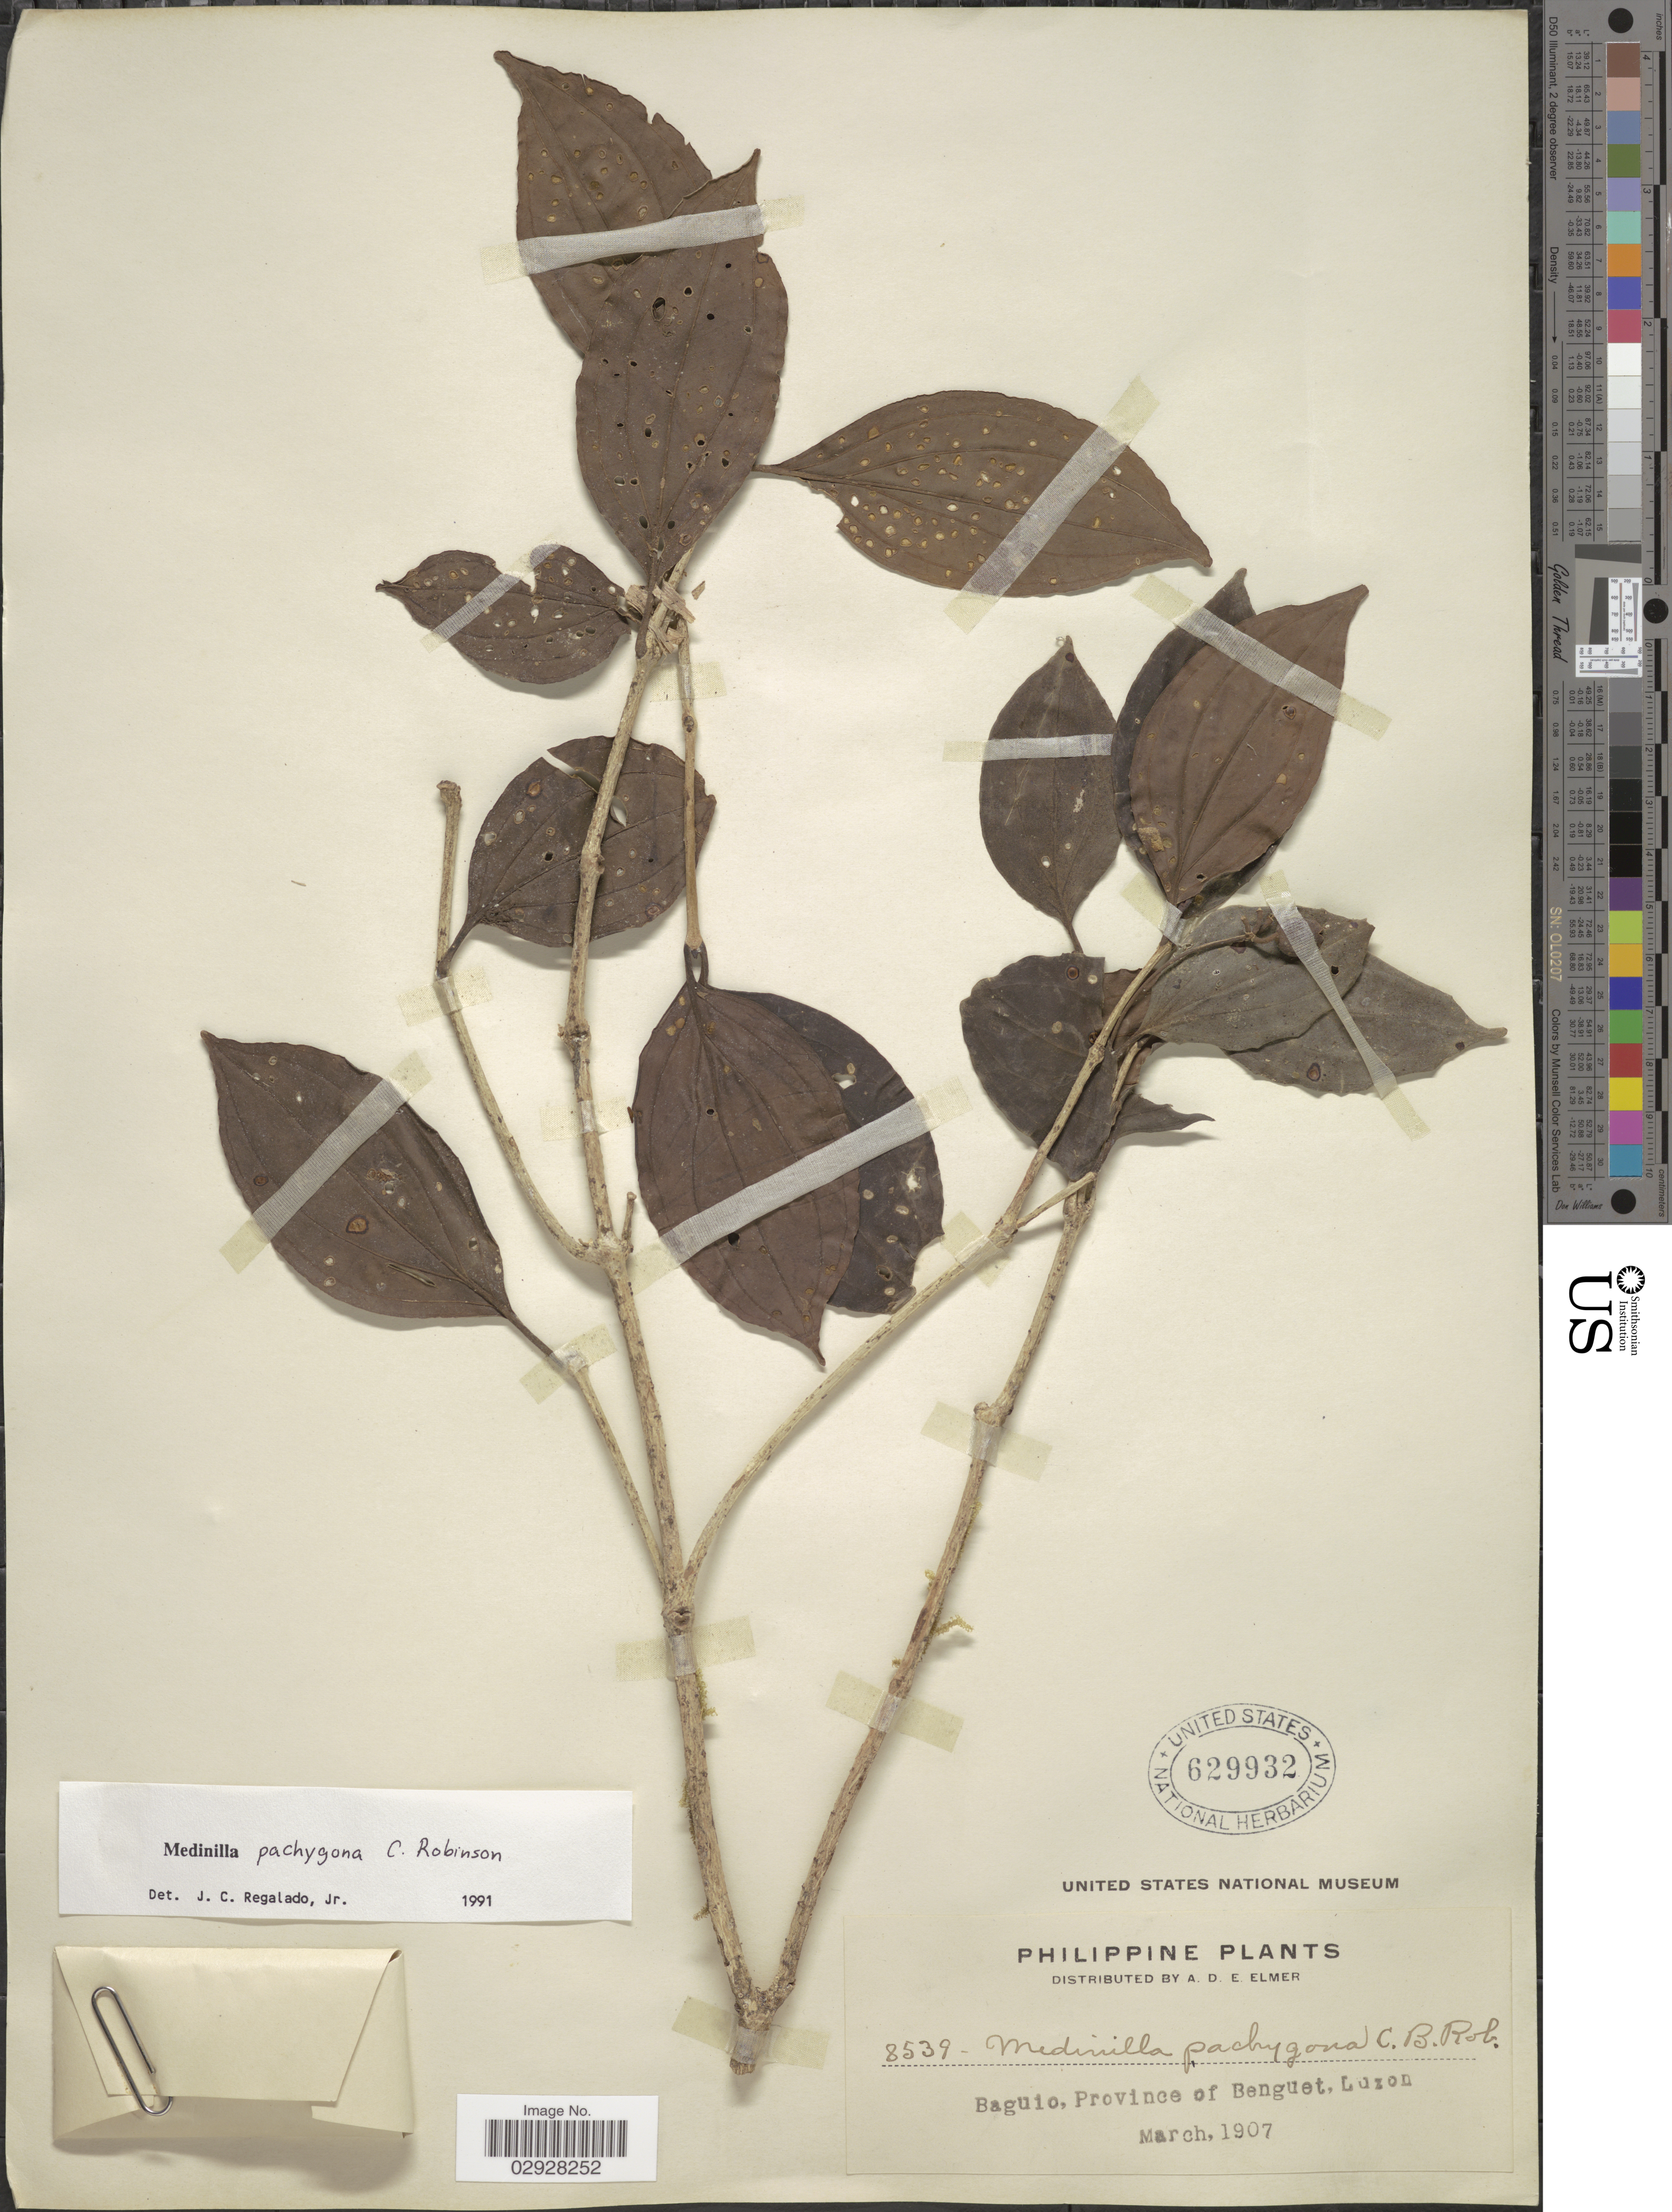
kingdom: Plantae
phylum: Tracheophyta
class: Magnoliopsida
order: Myrtales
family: Melastomataceae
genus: Medinilla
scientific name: Medinilla pachygona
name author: C.B. Rob.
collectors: A. D. E. Elmer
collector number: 8539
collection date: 1907-03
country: Philippines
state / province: Cordillera (Administrative Region)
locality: Baguio, Province of Benguet, Luzon.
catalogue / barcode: US 629932